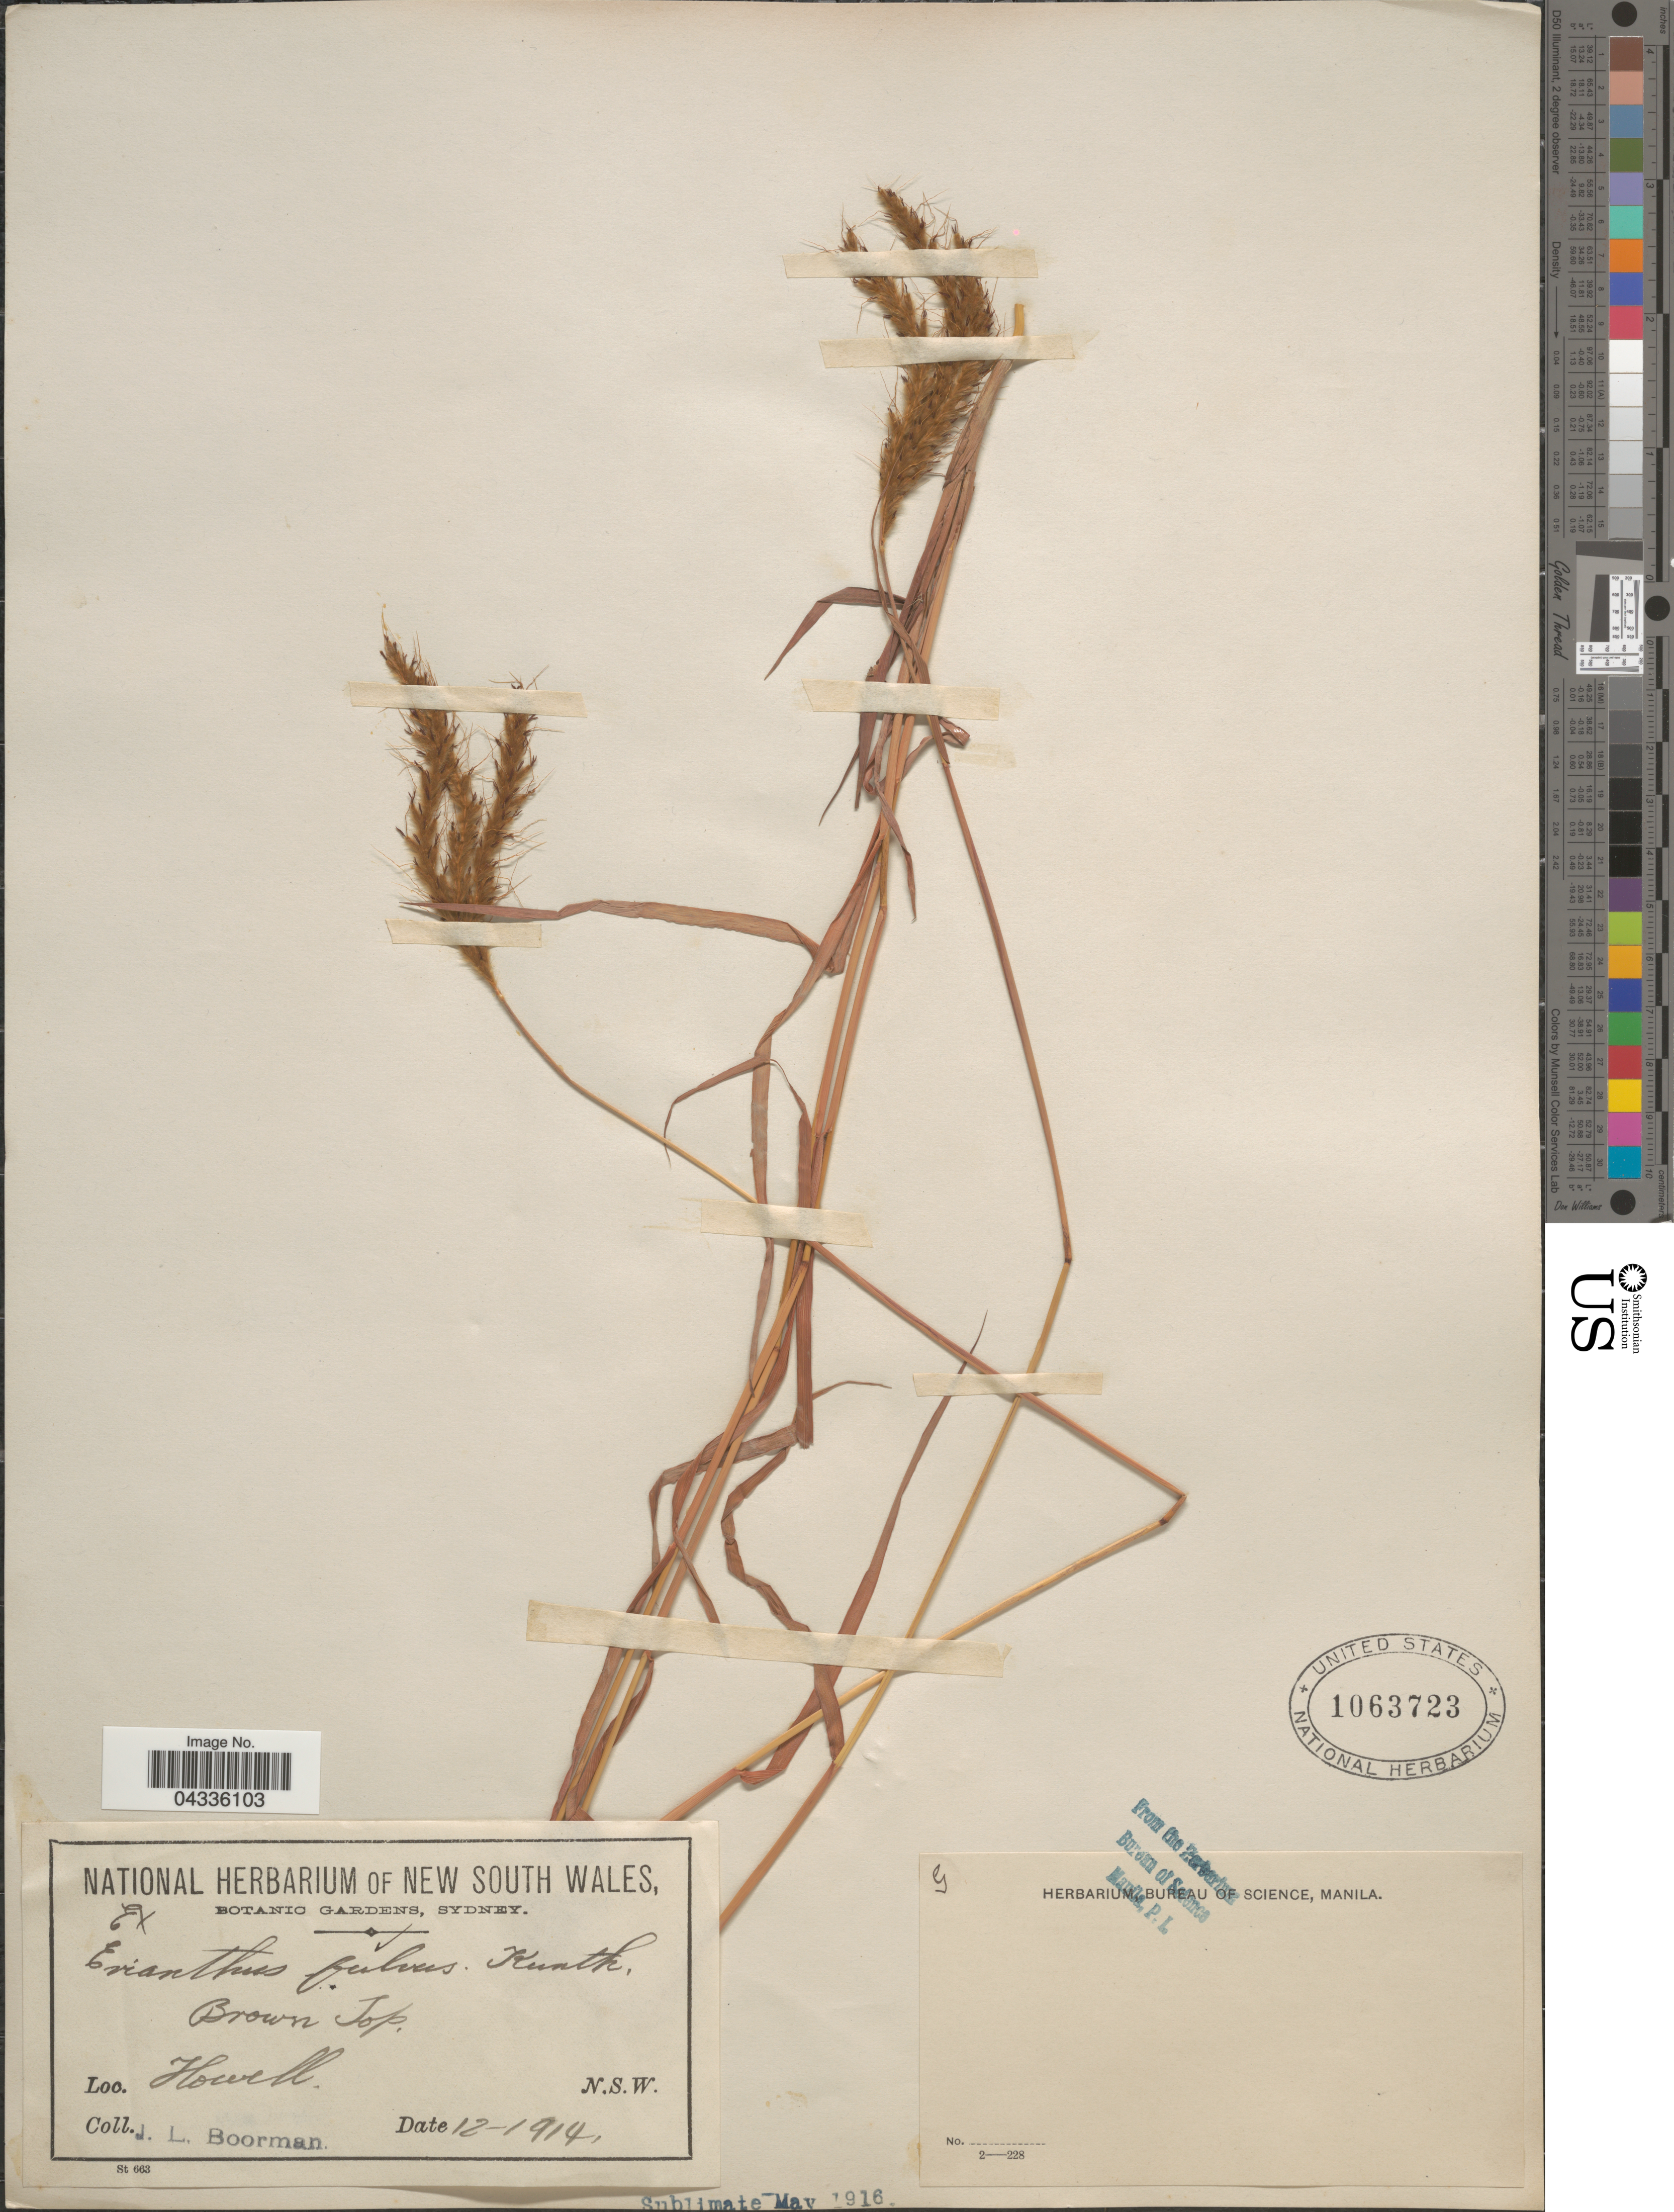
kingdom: Plantae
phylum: Tracheophyta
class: Liliopsida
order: Poales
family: Poaceae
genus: Eulalia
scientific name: Eulalia aurea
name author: (Bory) Kunth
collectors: J. Boorman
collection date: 1914-12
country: Australia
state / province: New South Wales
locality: Brown Top. Howell.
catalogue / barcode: US 1063723